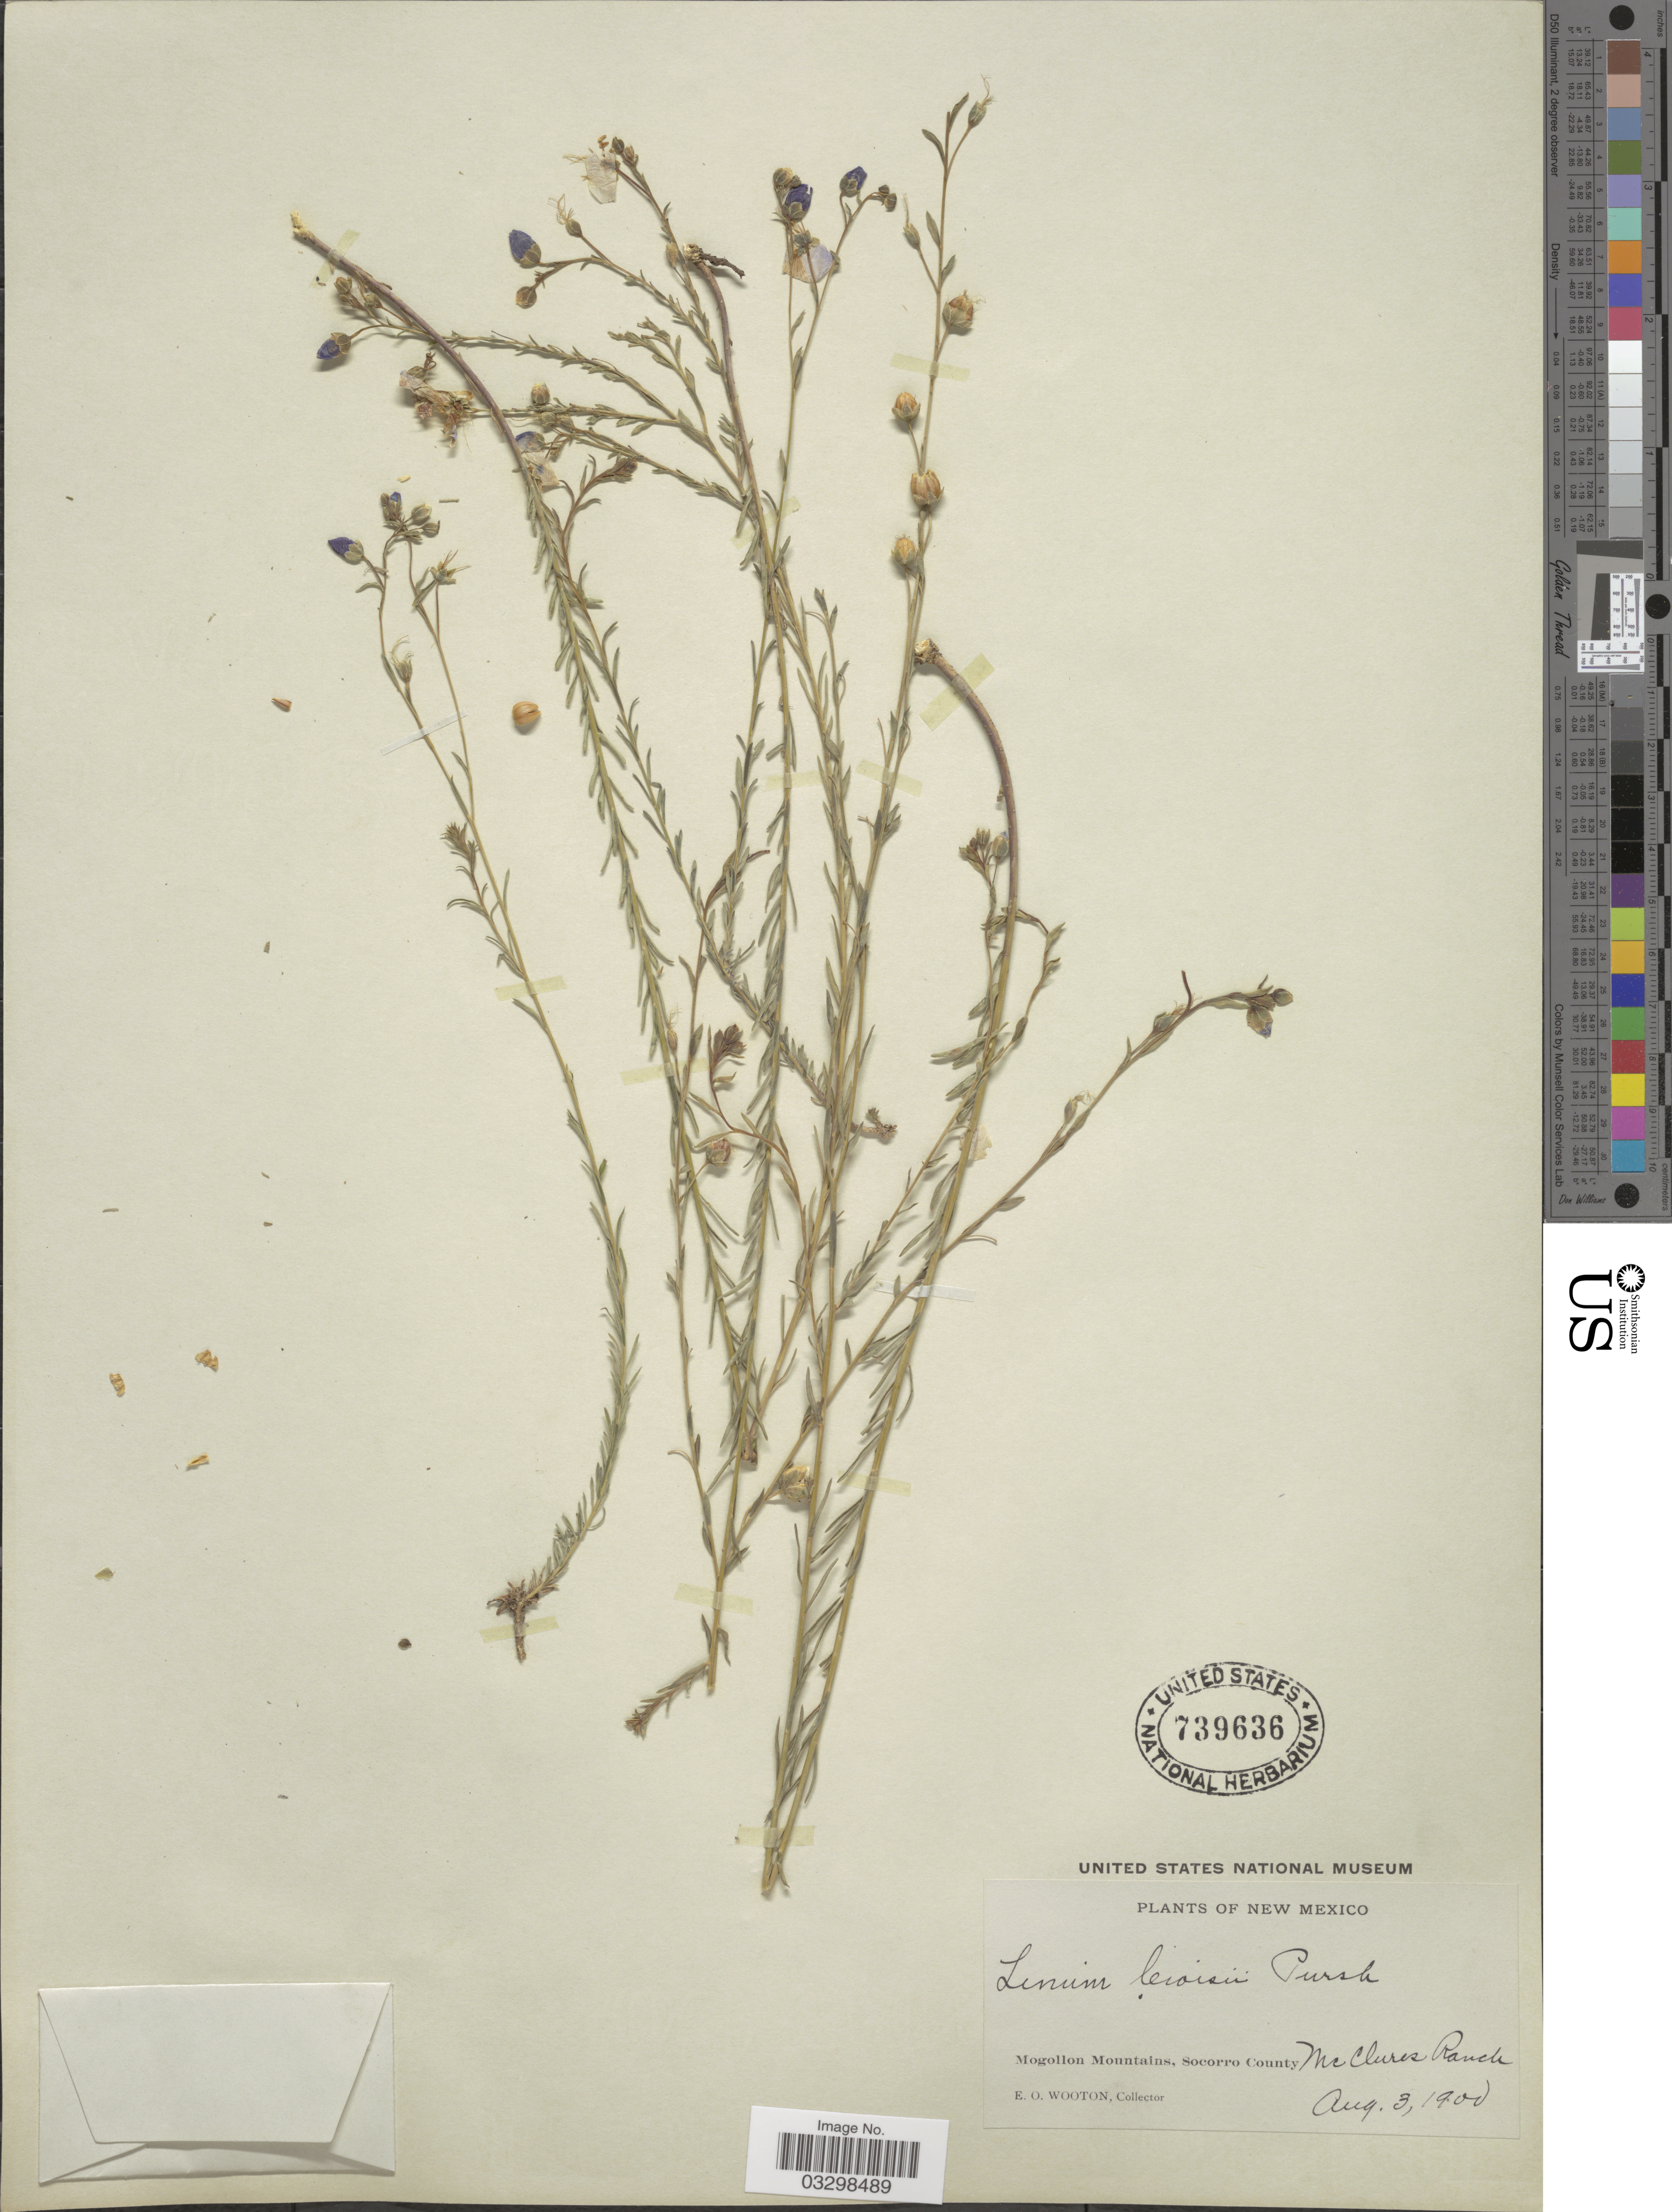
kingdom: Plantae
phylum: Tracheophyta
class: Magnoliopsida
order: Malpighiales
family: Linaceae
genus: Linum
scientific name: Linum lewisii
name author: Pursh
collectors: E. O. Wooton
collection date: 1900-08-03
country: United States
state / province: New Mexico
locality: Mogollon Mountains, Socorro County McClures Ranch.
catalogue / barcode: US 739636